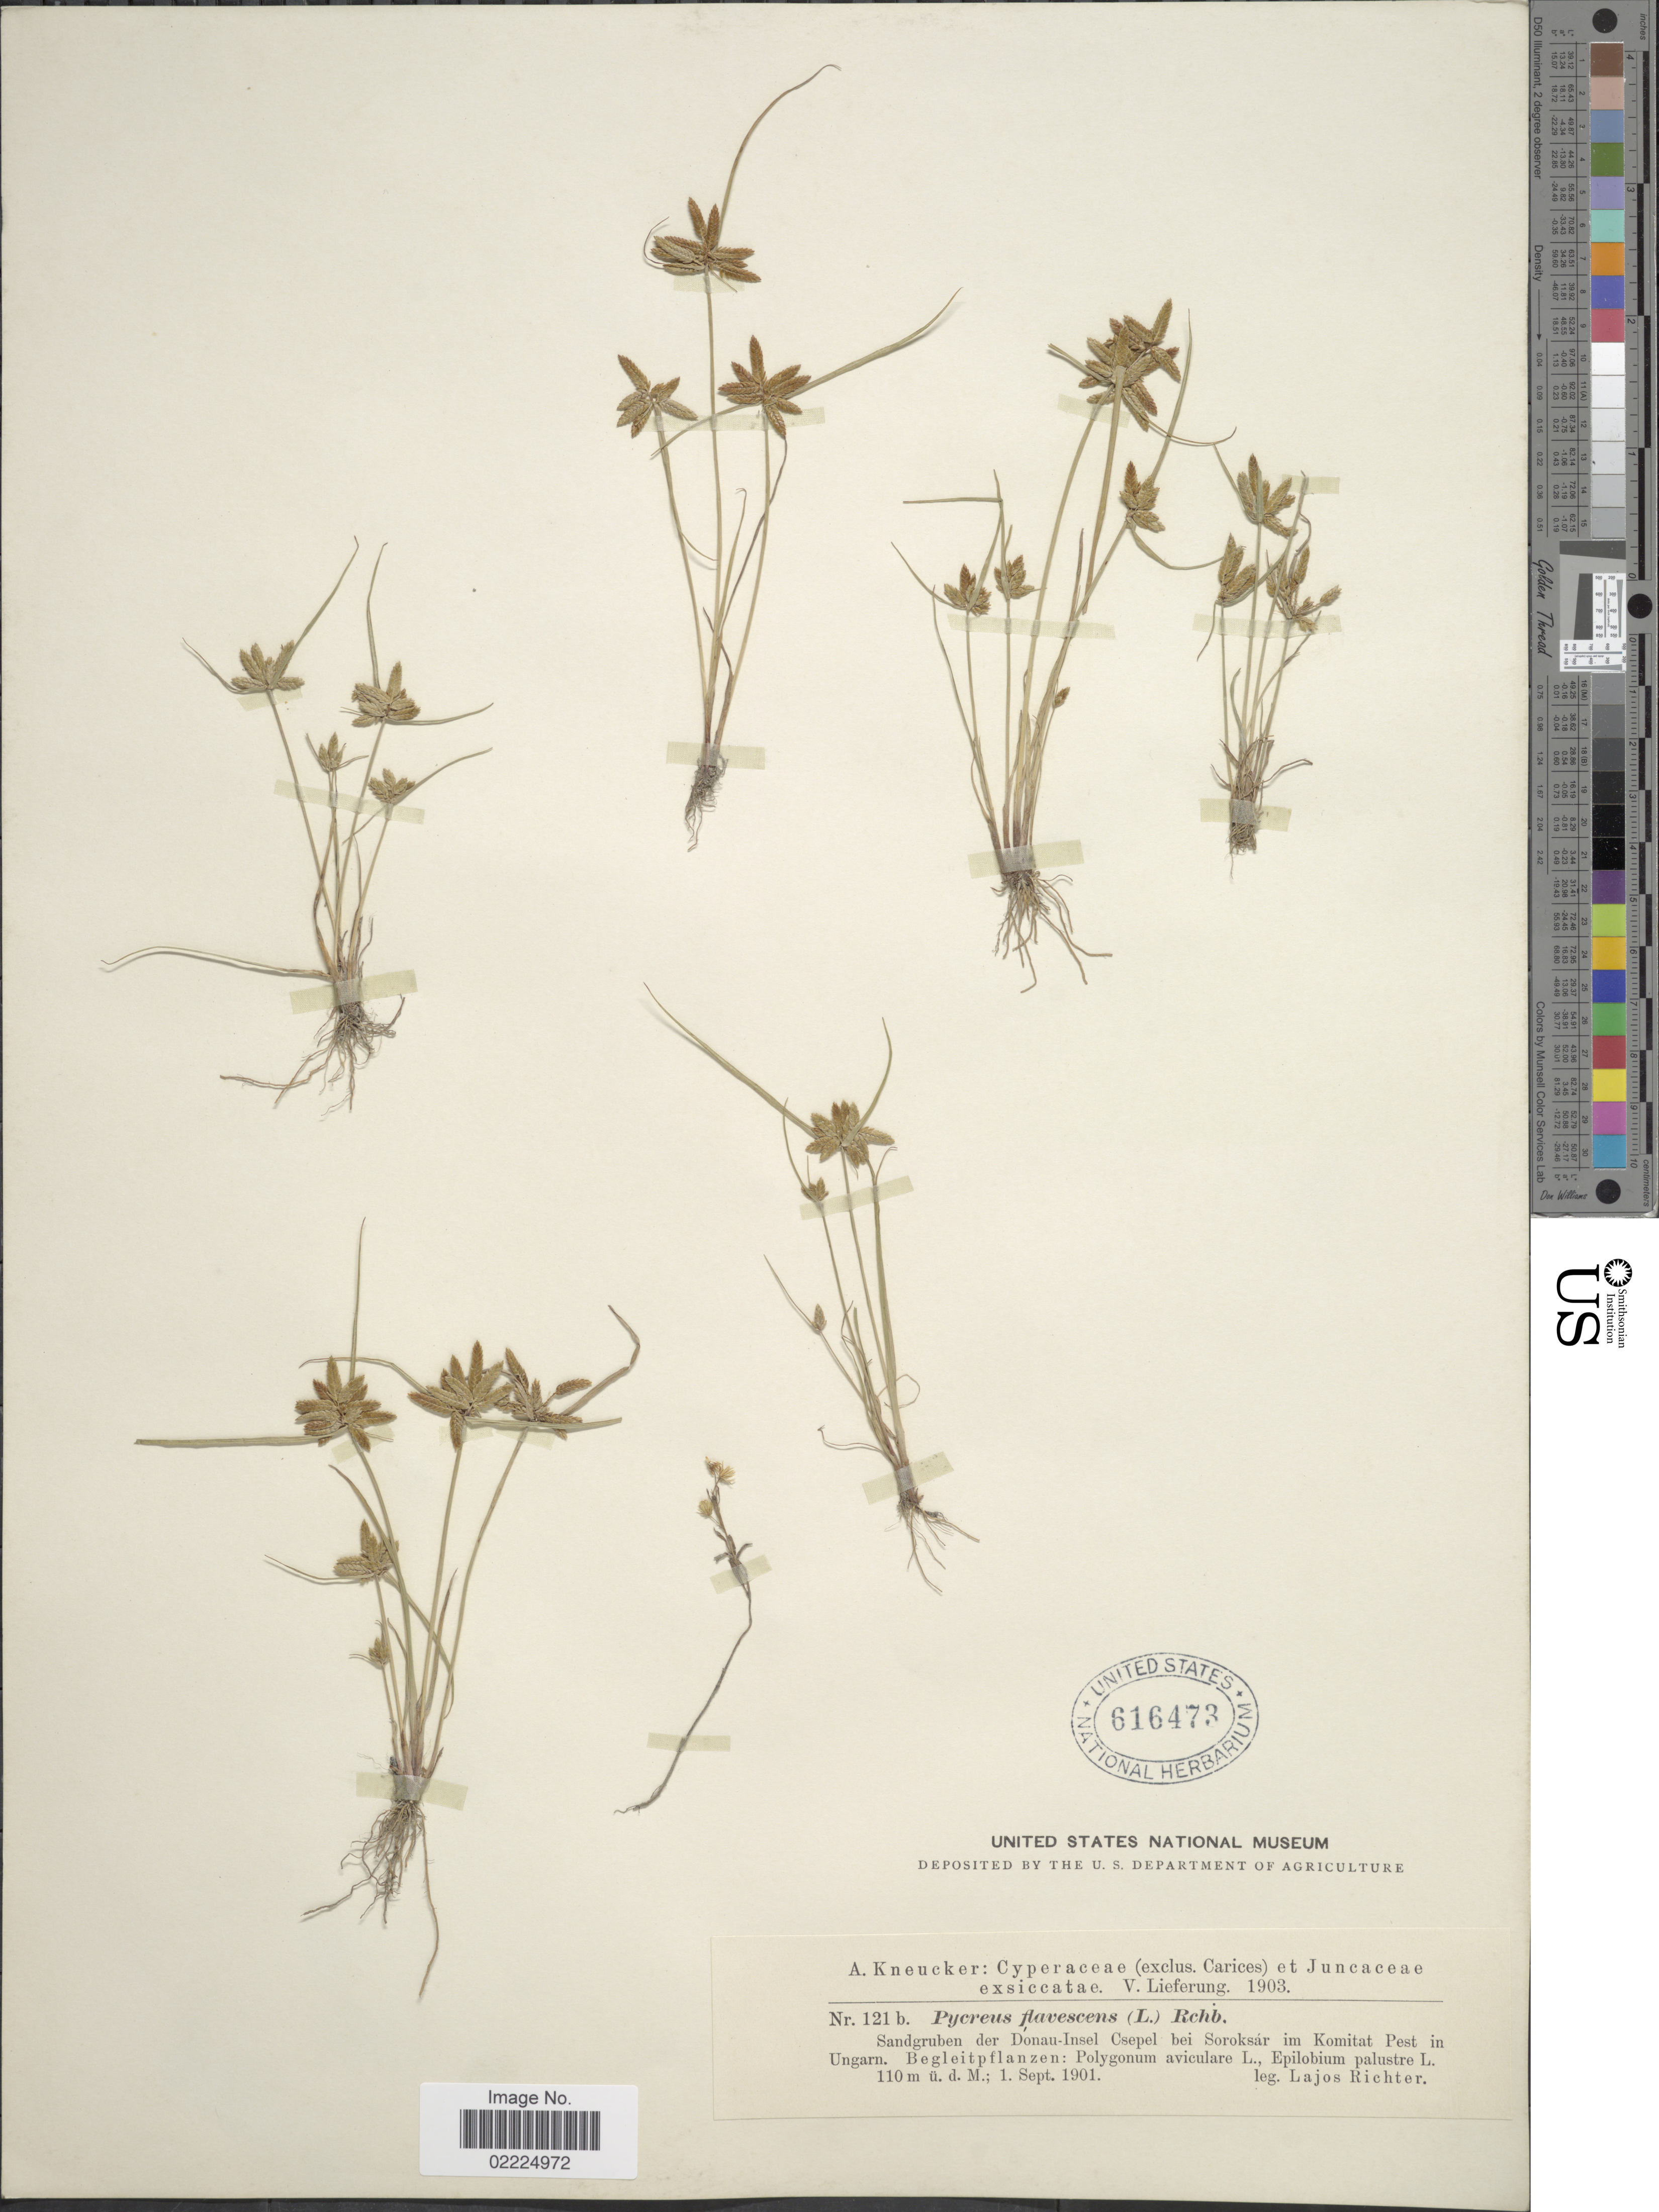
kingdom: Plantae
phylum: Tracheophyta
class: Liliopsida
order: Poales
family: Cyperaceae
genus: Cyperus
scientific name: Cyperus flavescens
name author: L.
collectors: R. Lajos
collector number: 121b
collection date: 1901-09-01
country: Hungary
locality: Sandgruben der Donau-Insel Csepel bei Soroksár im Komitat Pest in Ungarn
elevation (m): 110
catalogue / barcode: US 616473